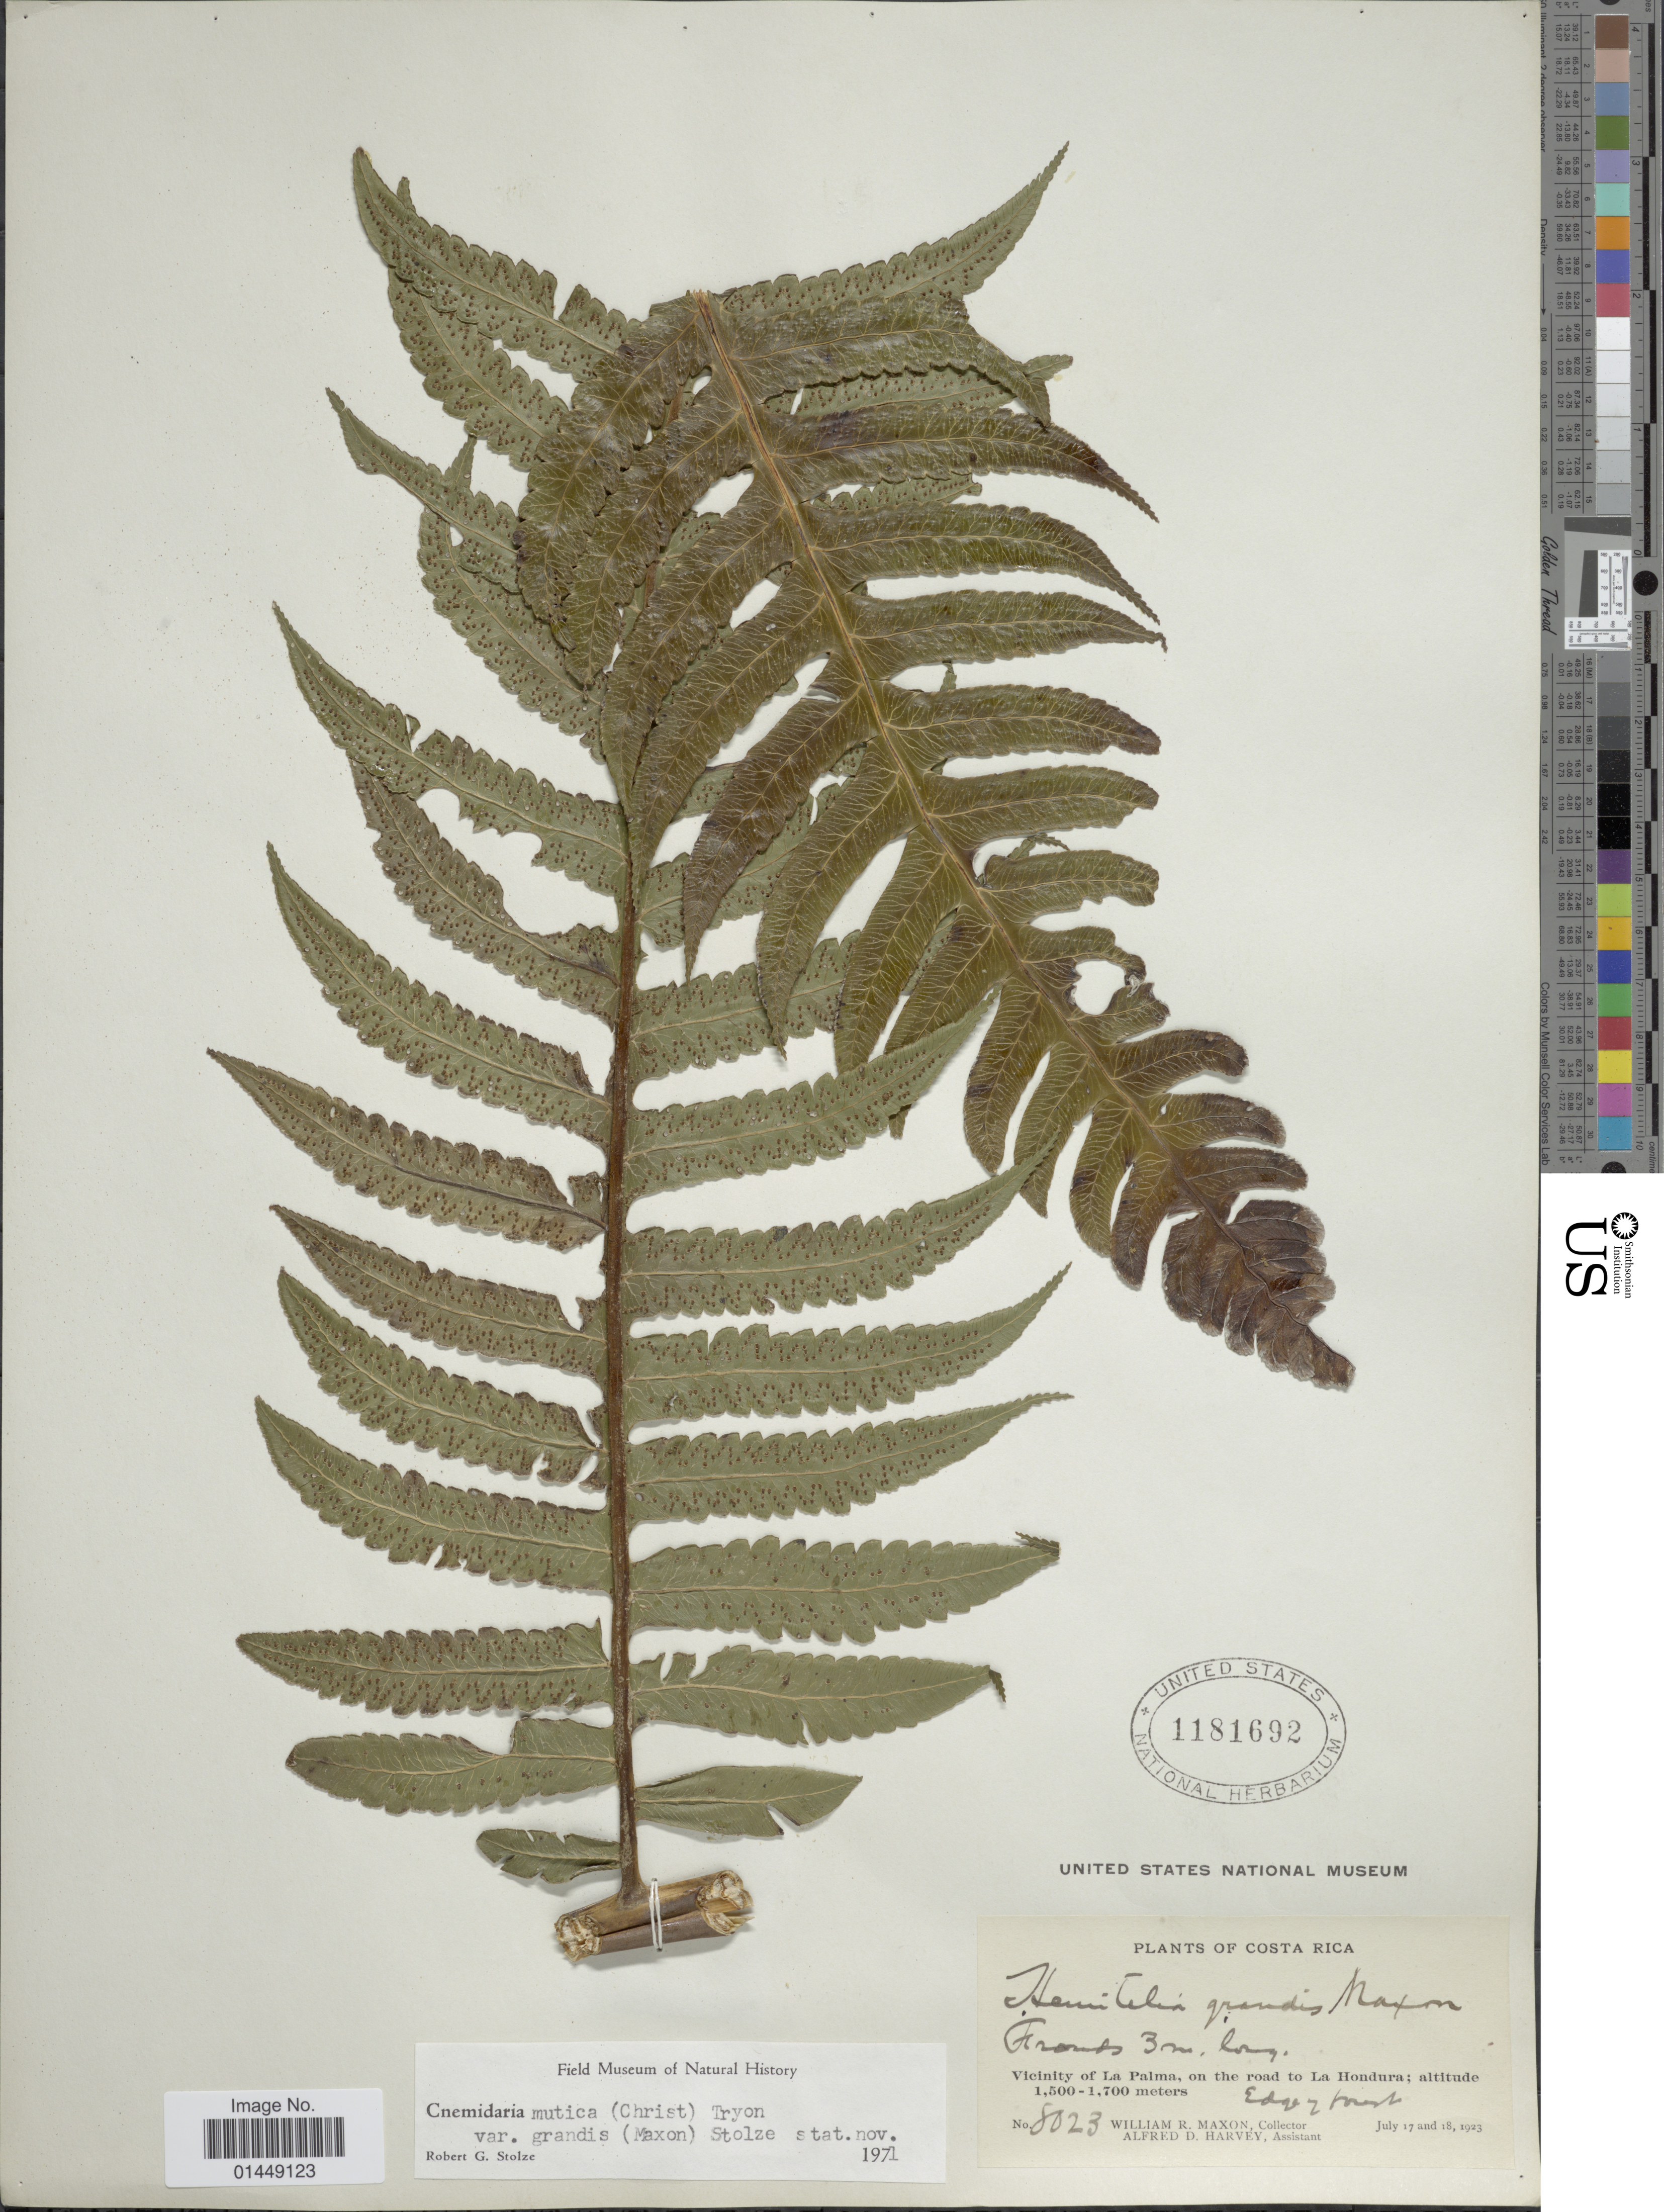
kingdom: Plantae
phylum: Tracheophyta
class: Polypodiopsida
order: Cyatheales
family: Cyatheaceae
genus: Cyathea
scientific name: Cyathea mutica var. grandis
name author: (Maxon) Lehnert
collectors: W. R. Maxon & A. D. Harvey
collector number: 8023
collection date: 1923-07-17/1923-07-18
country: Costa Rica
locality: Vicinity of La Palma, on the road to La Hondura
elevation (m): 1500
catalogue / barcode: US 1181692